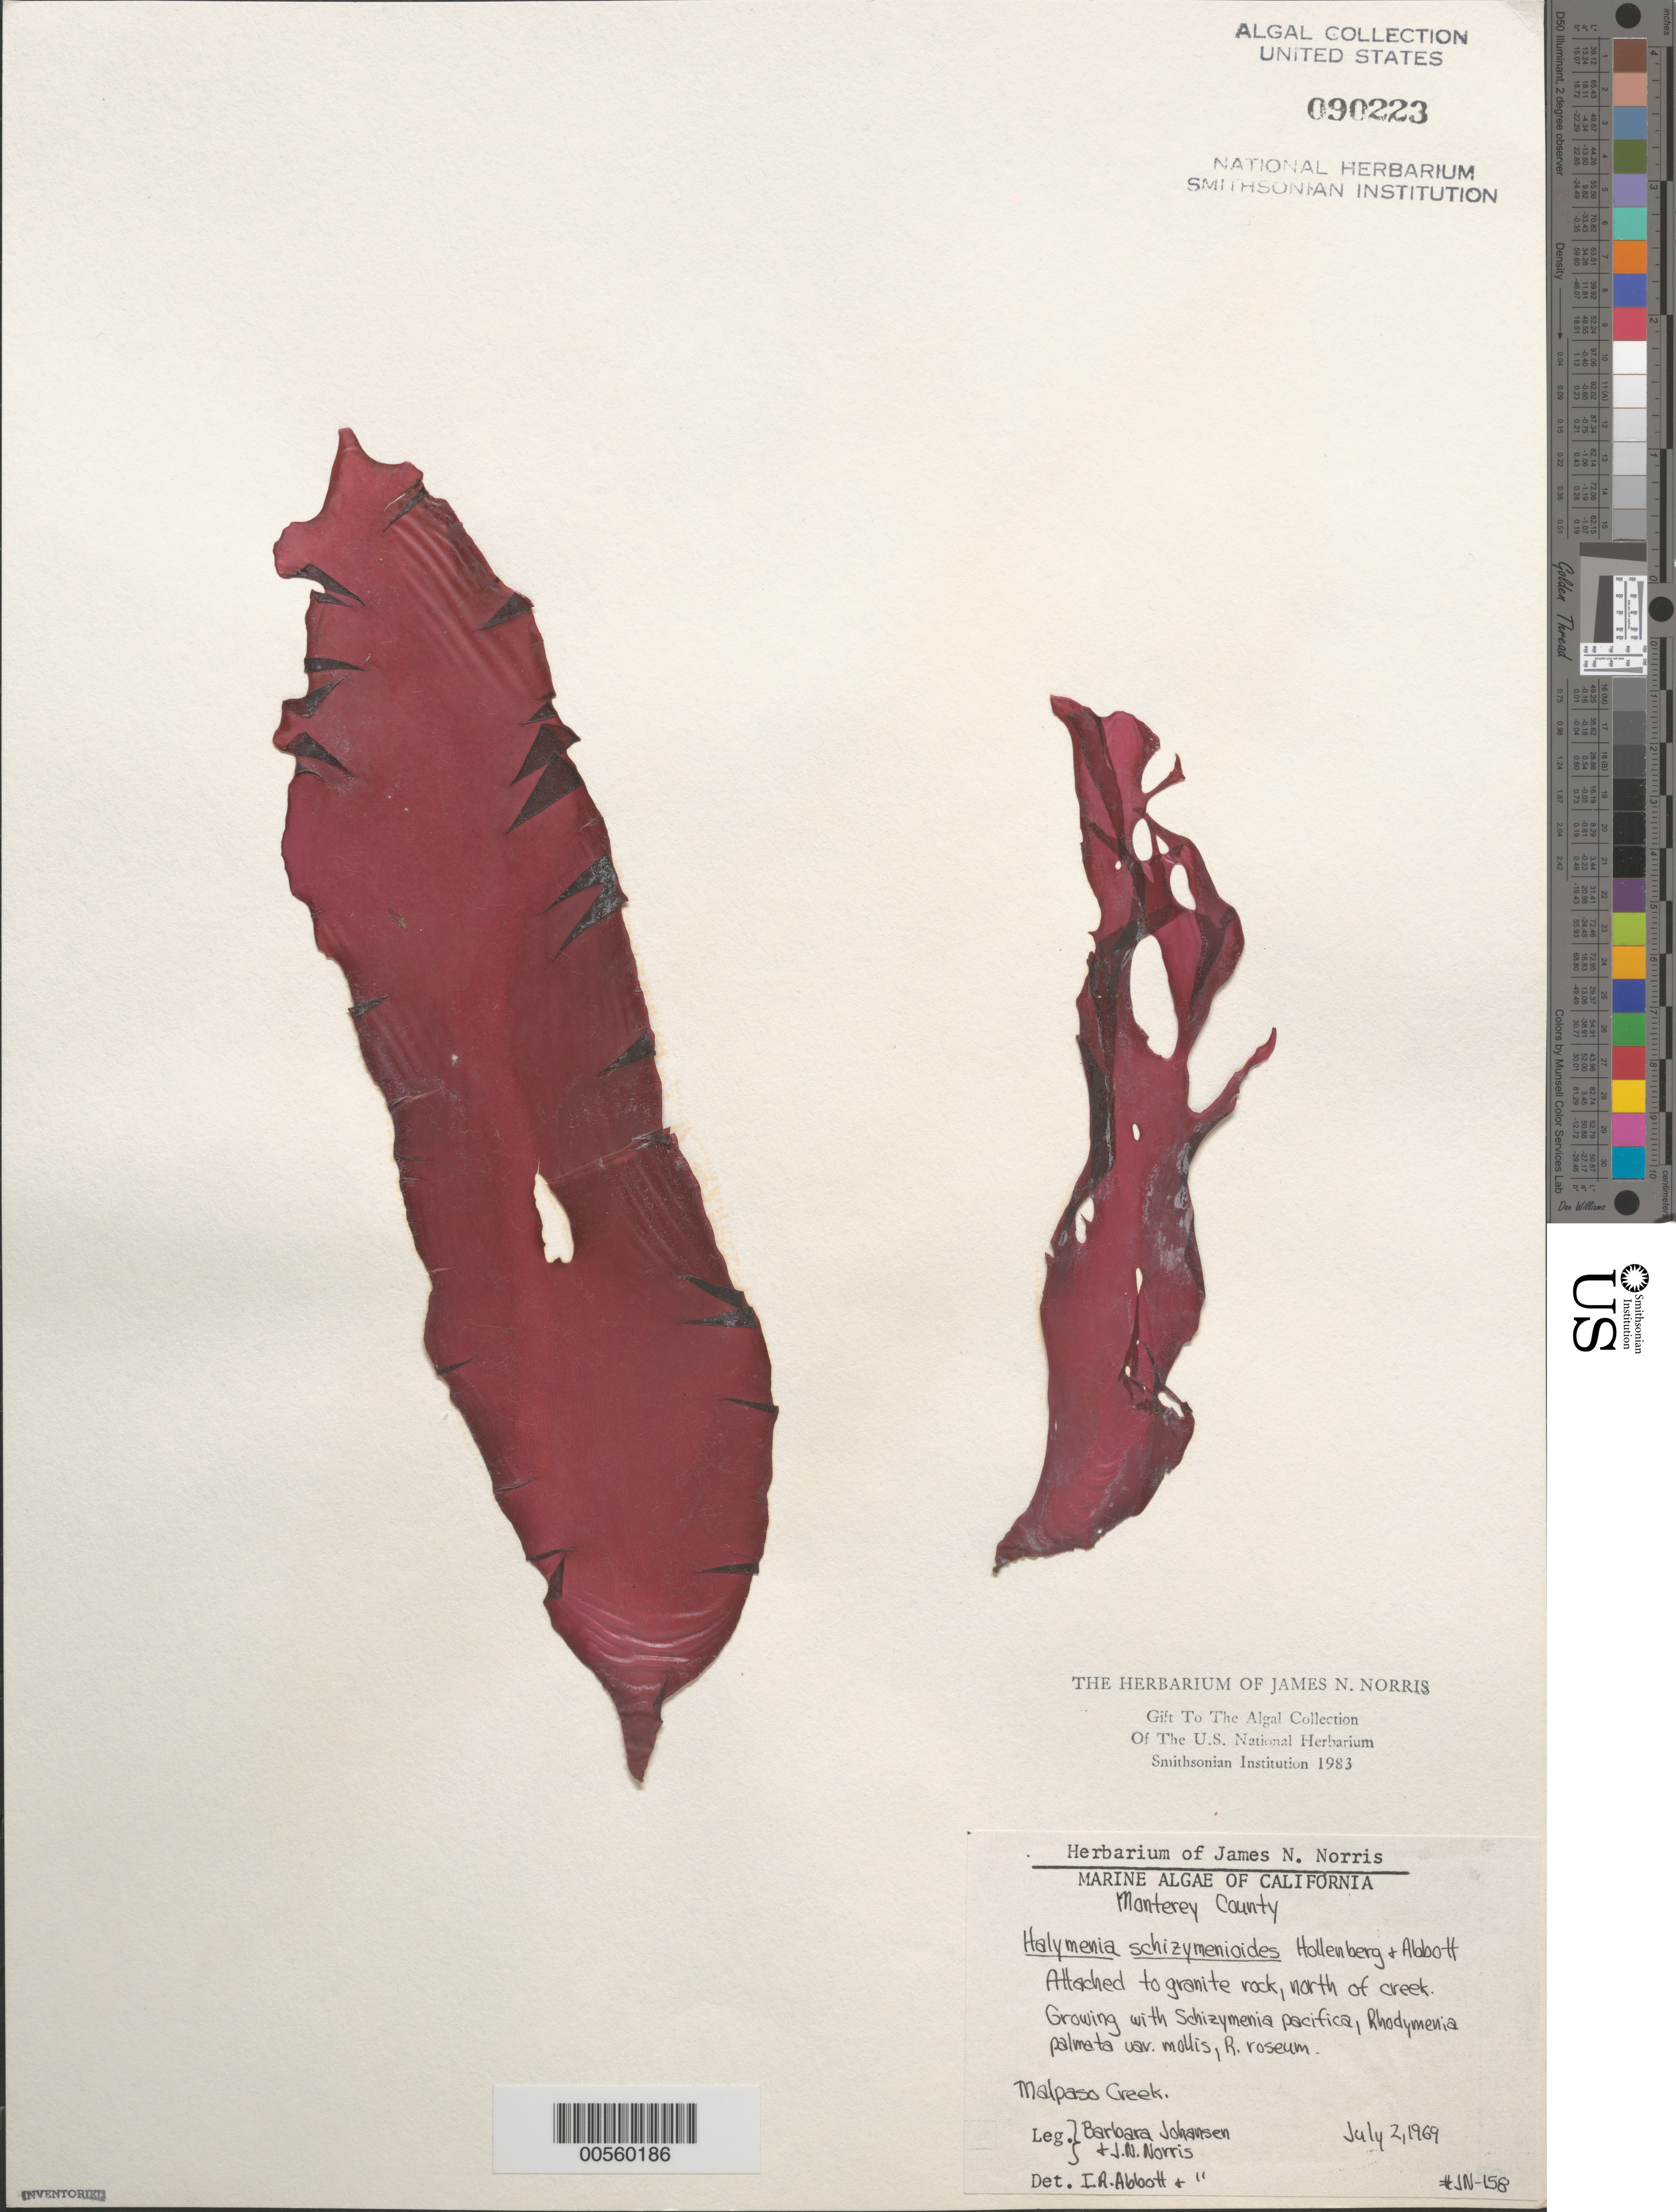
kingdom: Plantae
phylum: Rhodophyta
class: Florideophyceae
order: Halymeniales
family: Halymeniaceae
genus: Halymenia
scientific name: Halymenia schizymenioides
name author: Hollenb. & I.A. Abbott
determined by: Abbott, I. A.; Norris, J. N.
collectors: B. Johansen & J. N. Norris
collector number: JN-158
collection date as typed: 02 Jul 1969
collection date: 1969-07-02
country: United States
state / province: California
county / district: Monterey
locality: Malpaso Creek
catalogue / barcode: US 90223